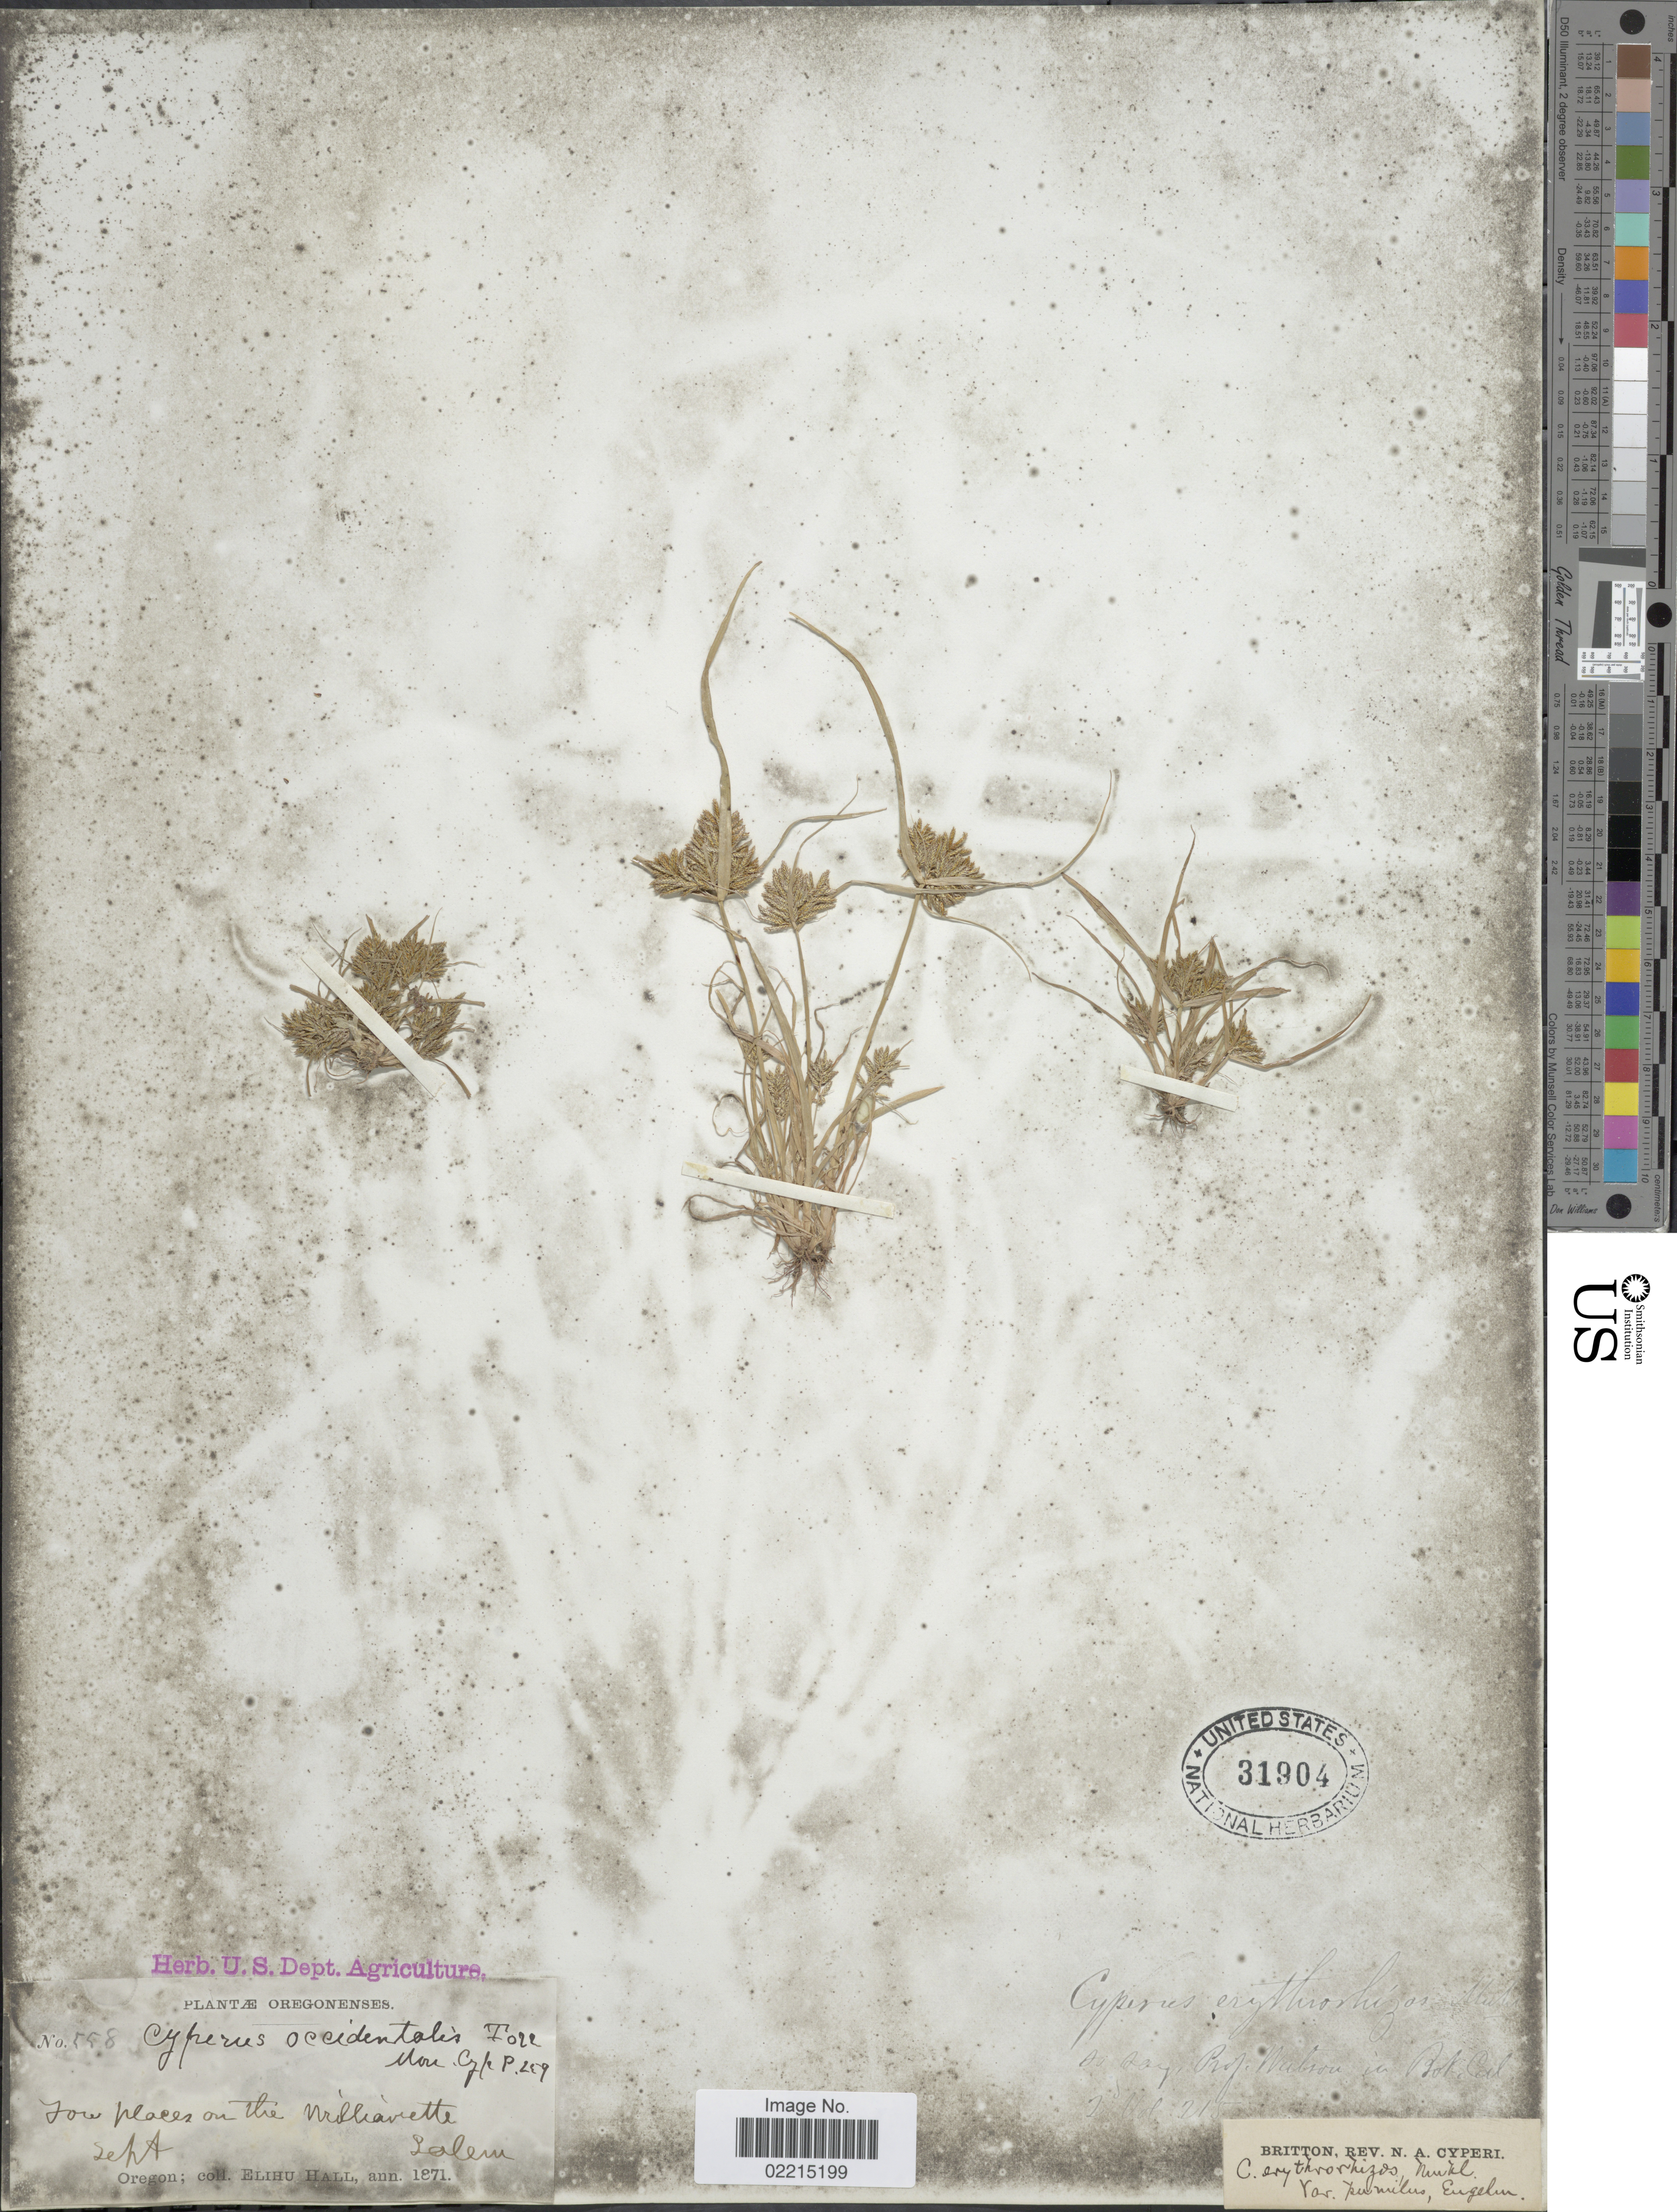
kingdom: Plantae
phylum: Tracheophyta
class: Liliopsida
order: Poales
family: Cyperaceae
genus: Cyperus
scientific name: Cyperus erythrorhizos Muhl.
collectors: E. Hall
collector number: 558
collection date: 1871-09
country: United States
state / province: Oregon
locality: Low places on the Willamette Salem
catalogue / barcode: US 31904